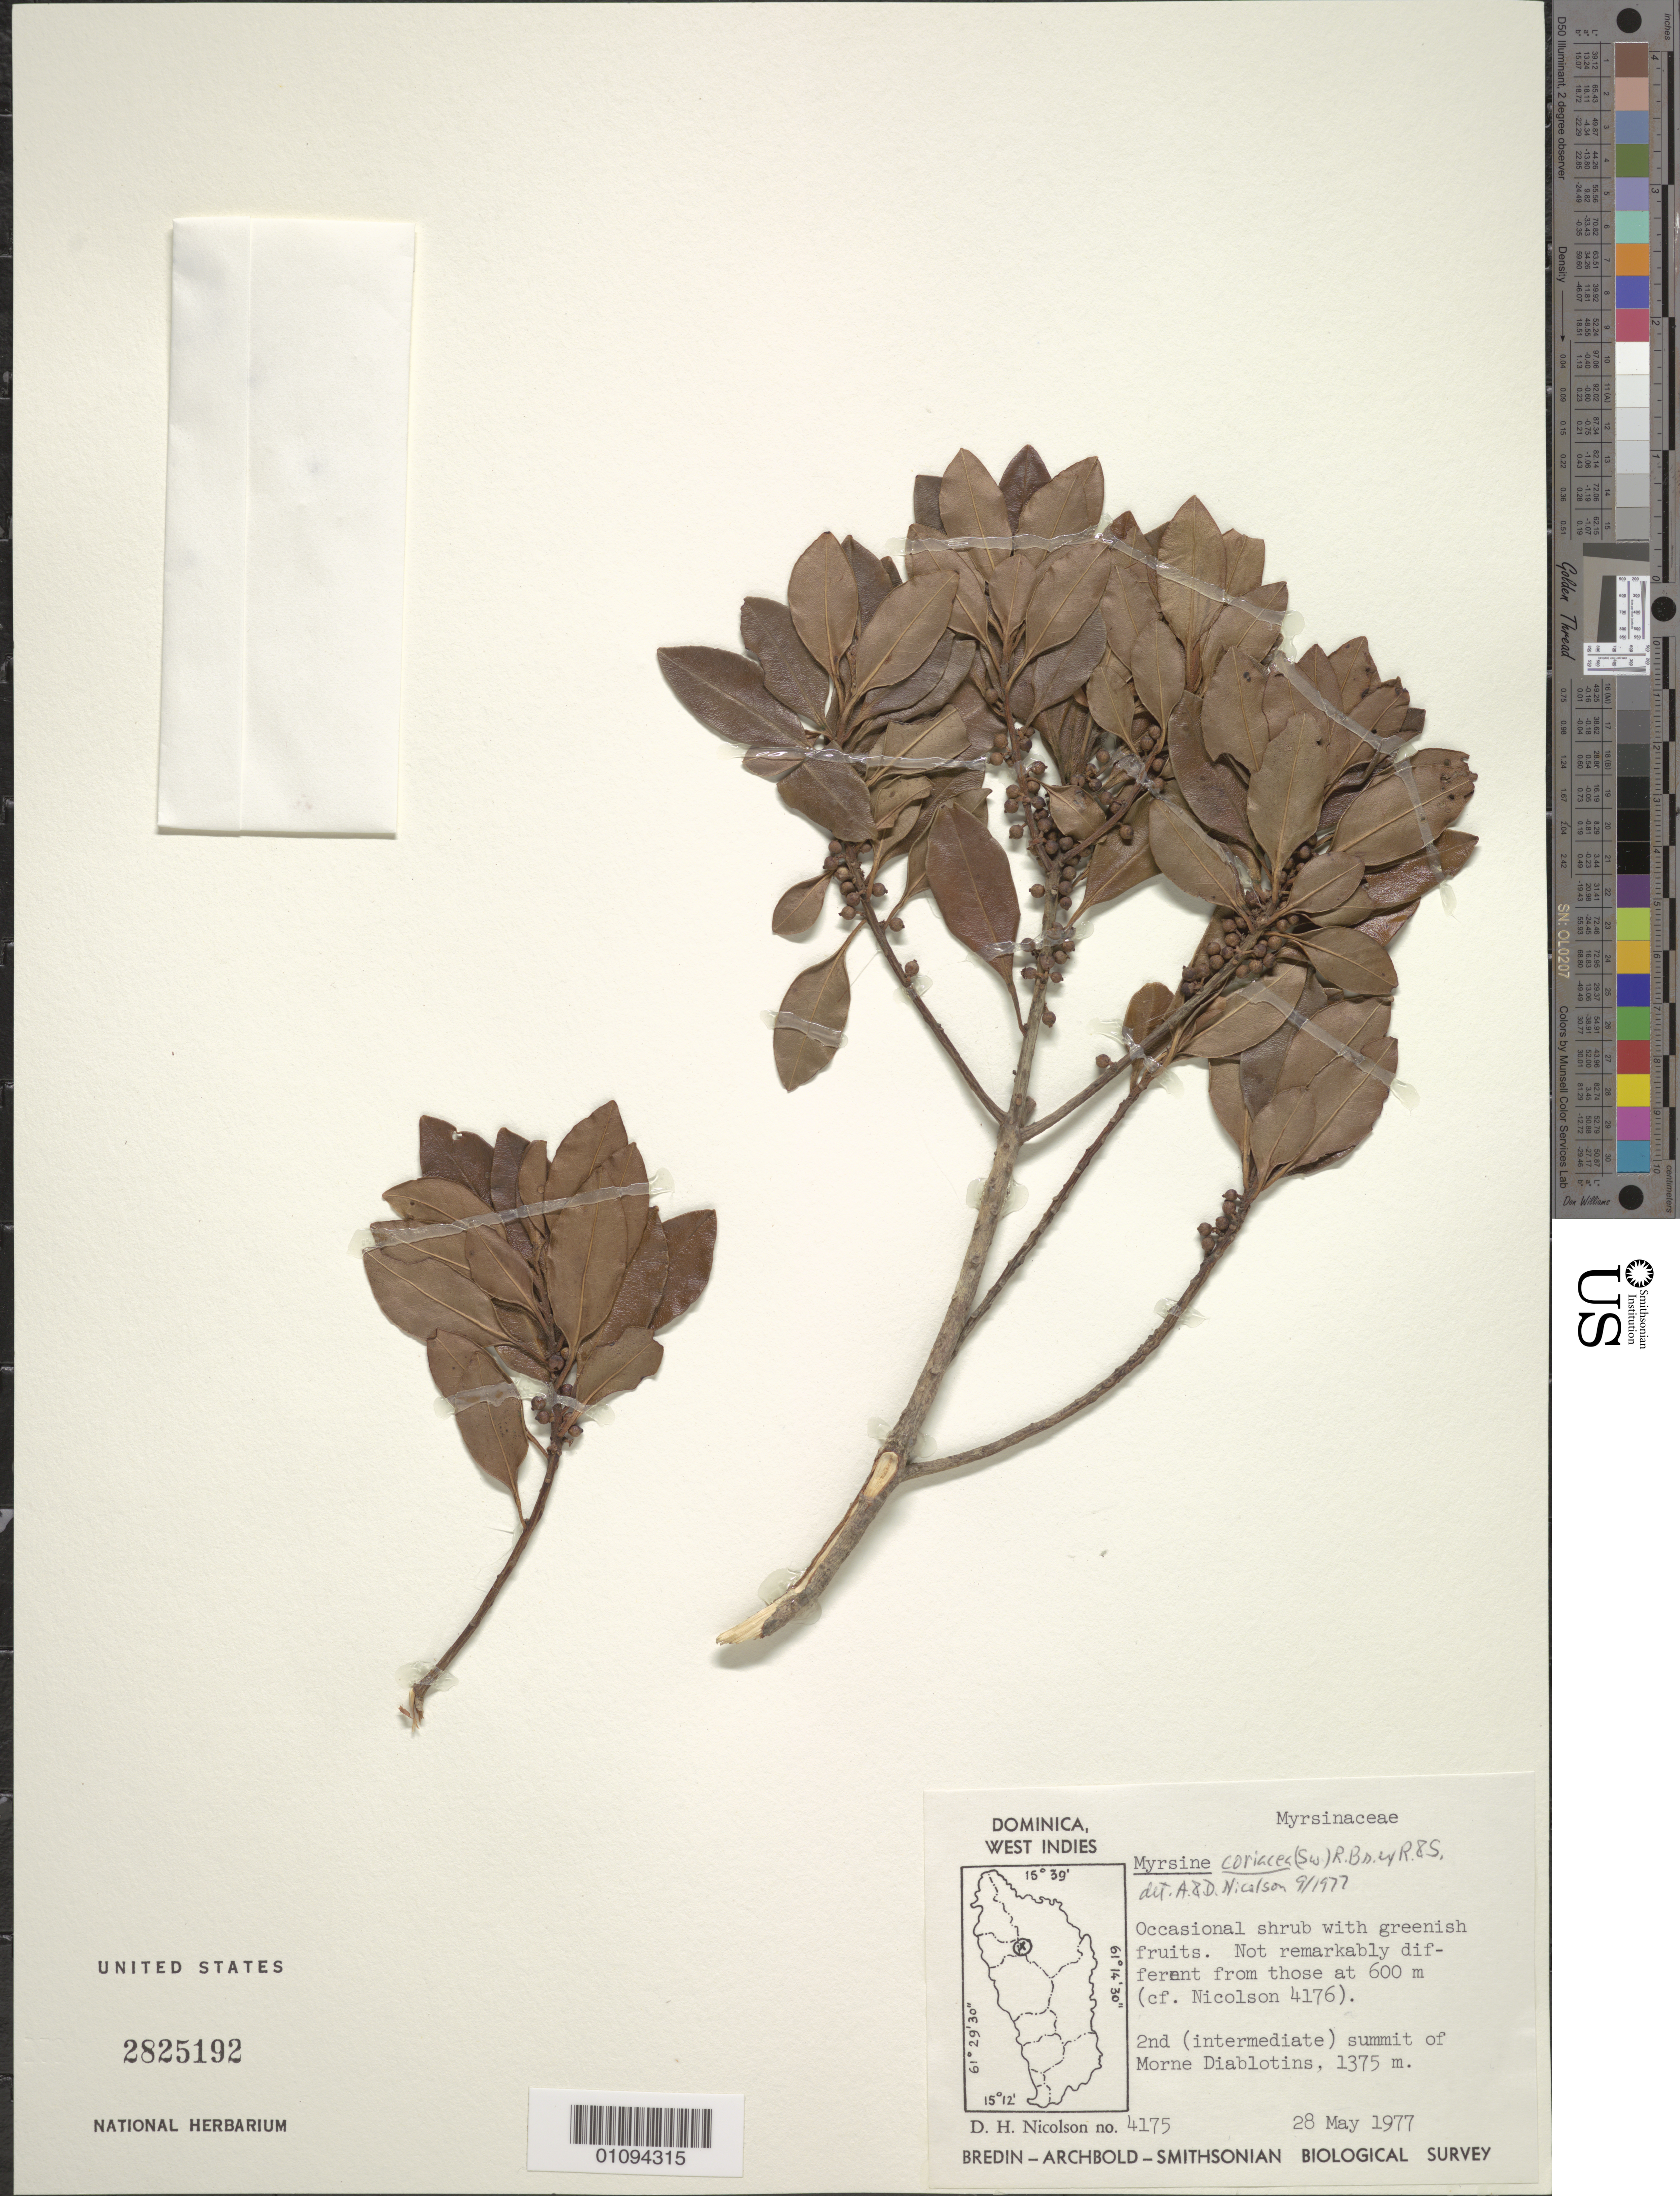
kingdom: Plantae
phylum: Tracheophyta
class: Magnoliopsida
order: Ericales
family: Primulaceae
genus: Myrsine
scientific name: Myrsine coriacea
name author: (Sw.) R. Br. ex Roem. & Schult.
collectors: D. H. Nicolson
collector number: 4175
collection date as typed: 28 May 1977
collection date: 1977-05-28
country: Dominica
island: Dominica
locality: Morne Diablotins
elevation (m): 1375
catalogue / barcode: US 2825192